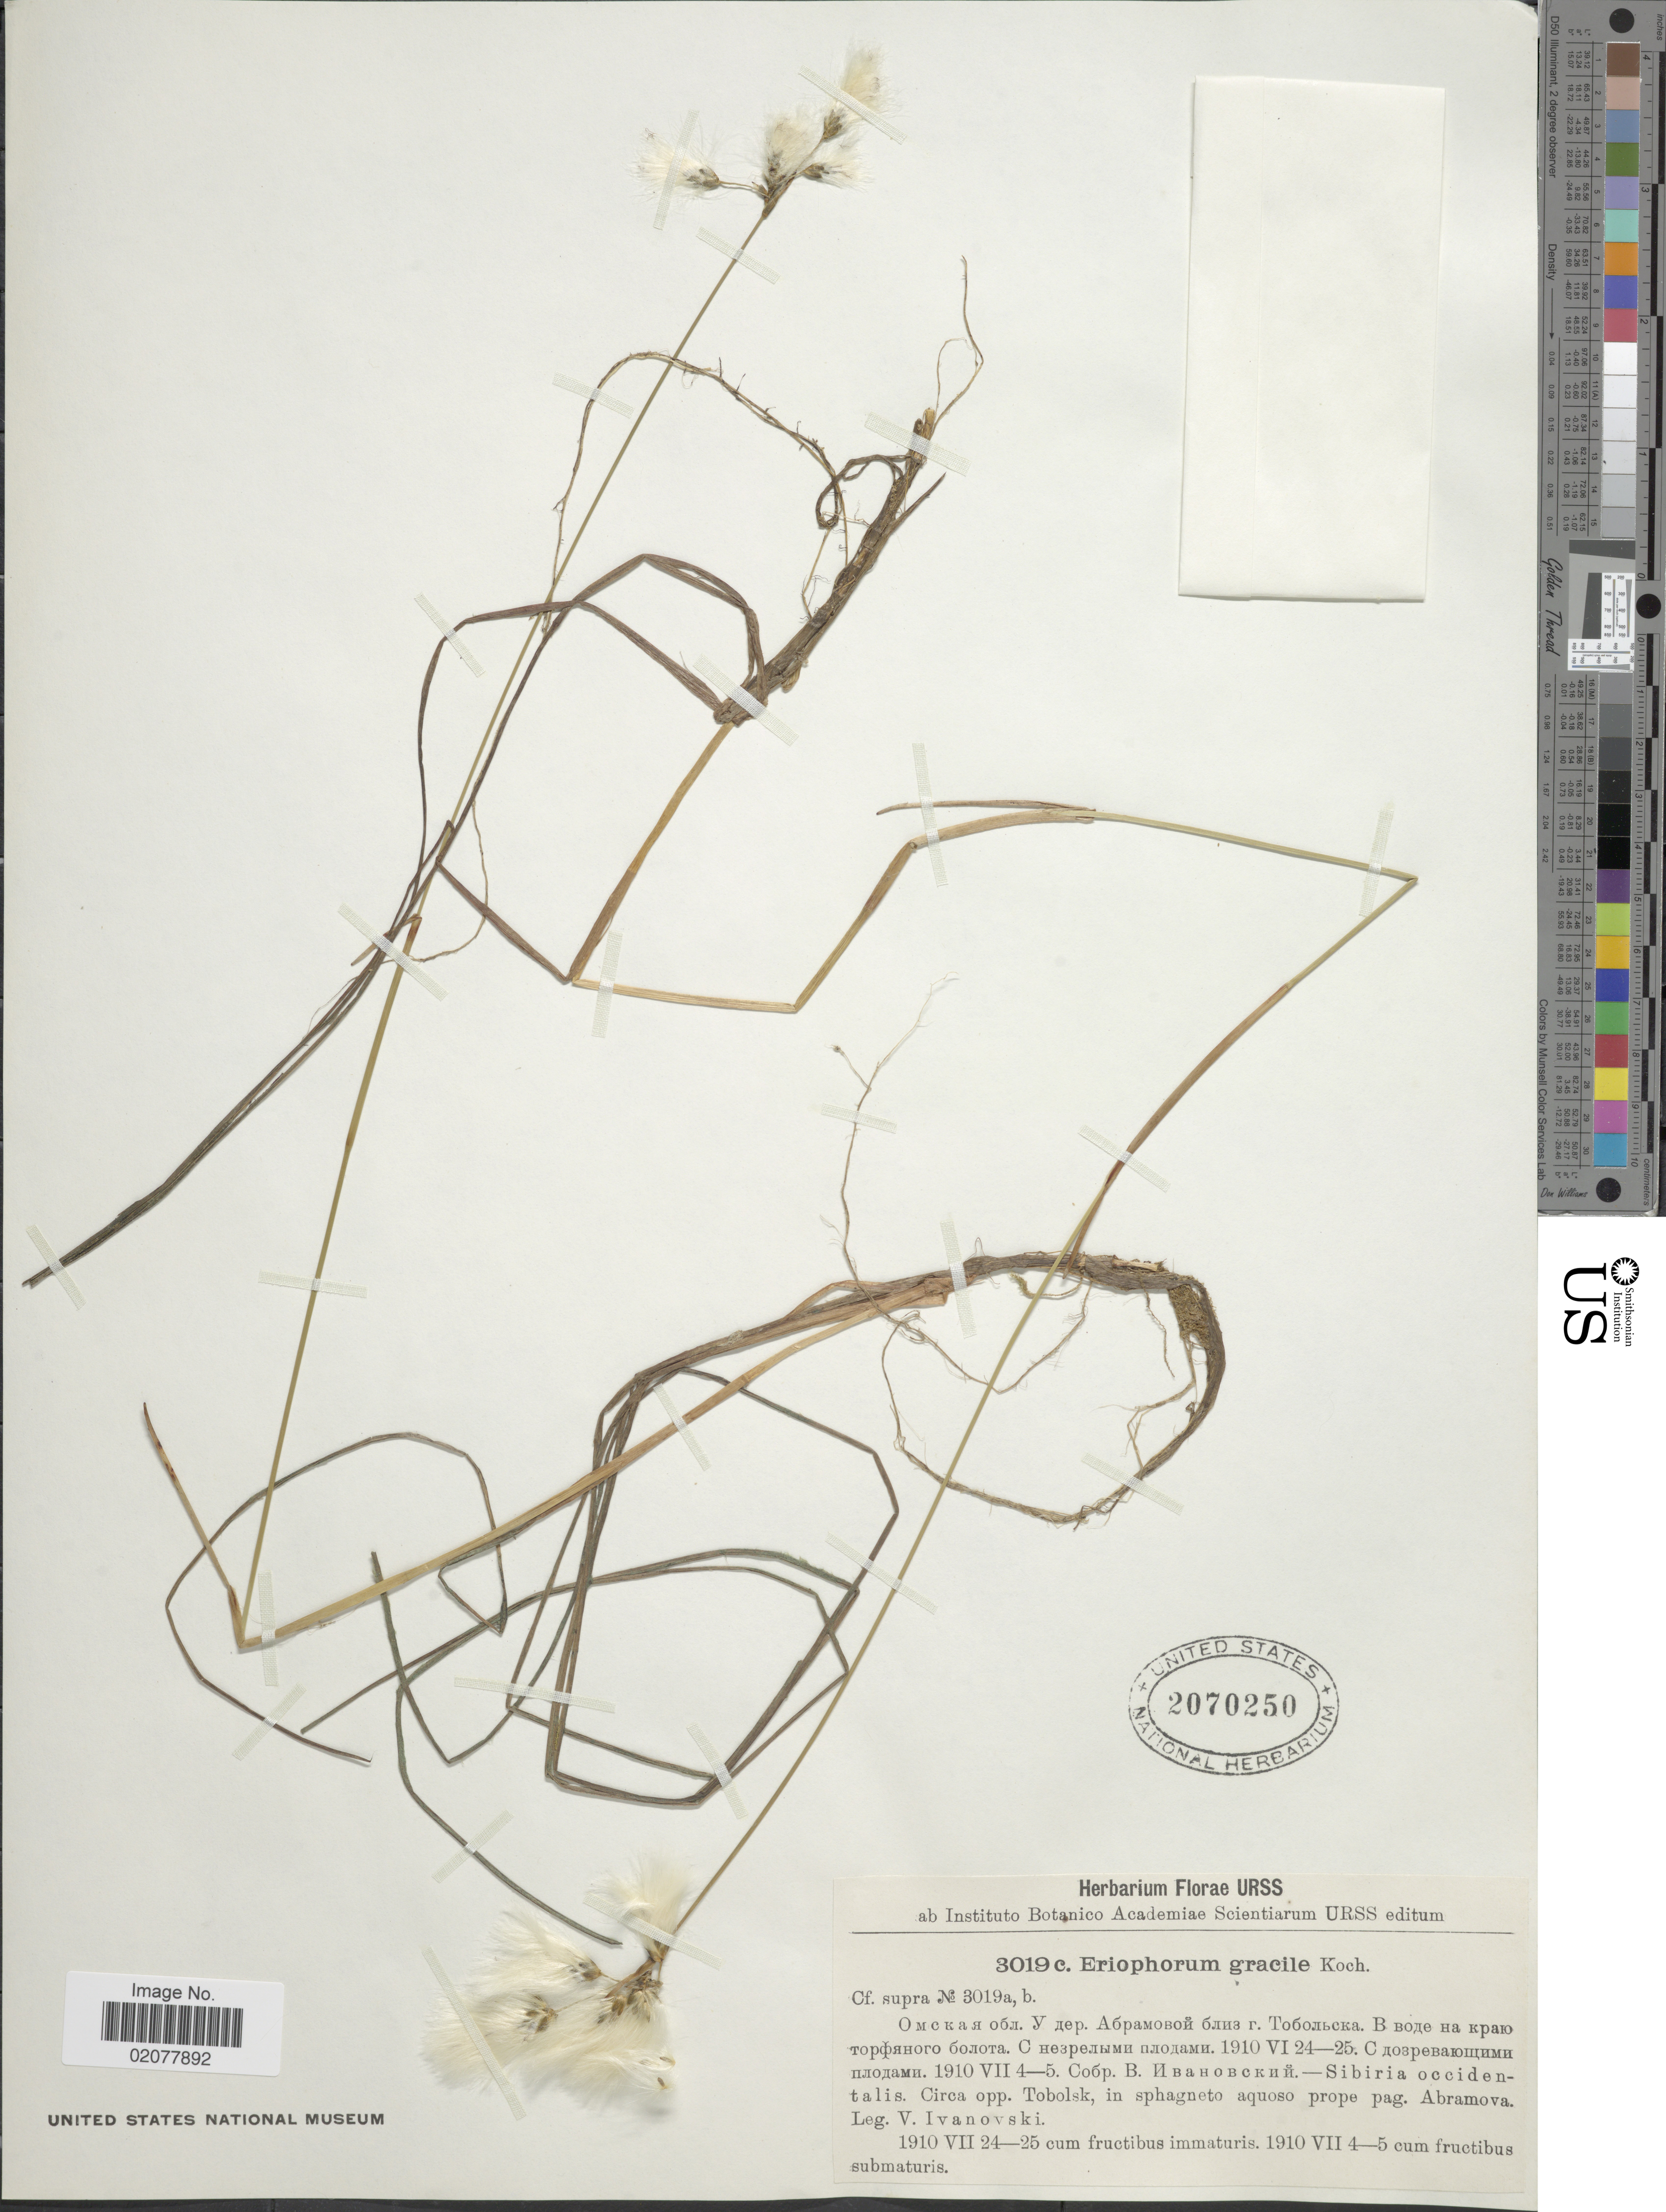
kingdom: Plantae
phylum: Tracheophyta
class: Liliopsida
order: Poales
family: Cyperaceae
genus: Eriophorum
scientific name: Eriophorum gracile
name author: W.D.J. Koch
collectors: V. Ivanovski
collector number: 3019c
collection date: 1910-07-24/1910-07-25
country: Russian Federation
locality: Sibiria occidentalis. Circa opp. Tobolsk, in sphagneto aquoso prope pag. Abramova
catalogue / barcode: US 2070250